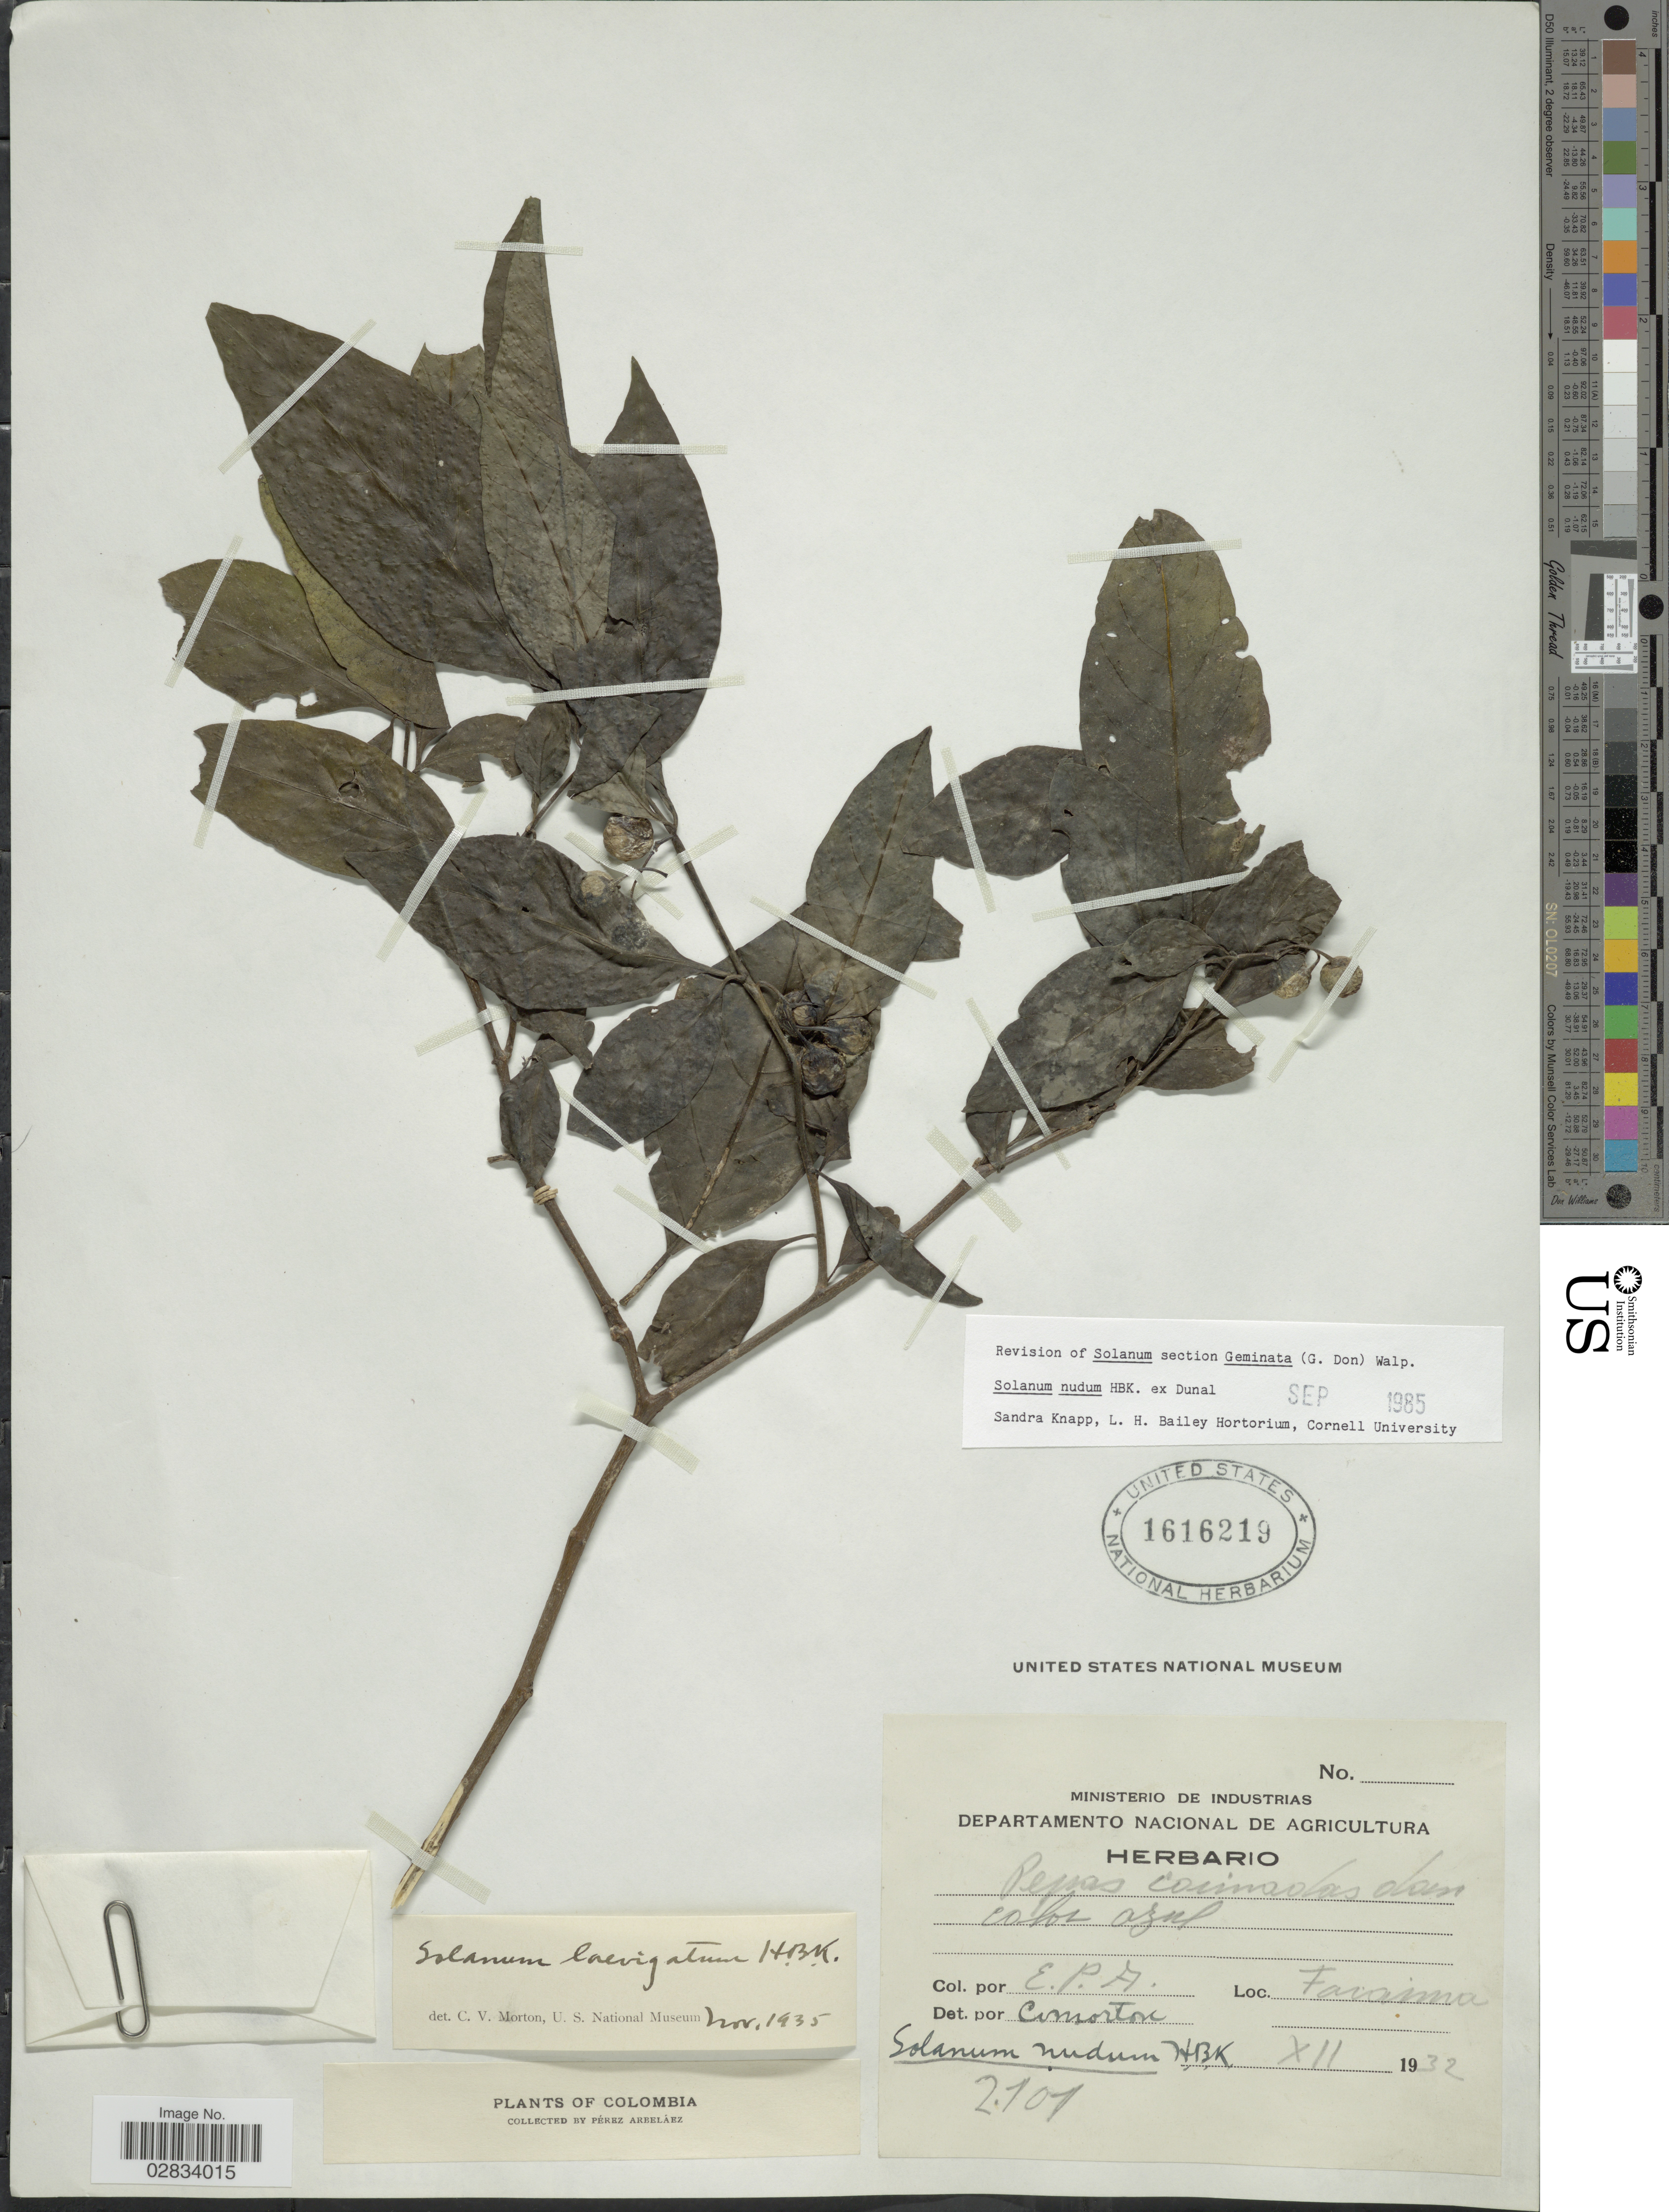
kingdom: Plantae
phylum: Tracheophyta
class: Magnoliopsida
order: Solanales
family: Solanaceae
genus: Solanum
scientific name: Solanum nudum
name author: Dunal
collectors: E. Pérez Arbeláez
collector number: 2101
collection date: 1932-12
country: Colombia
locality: Faraima.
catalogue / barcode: US 1616219